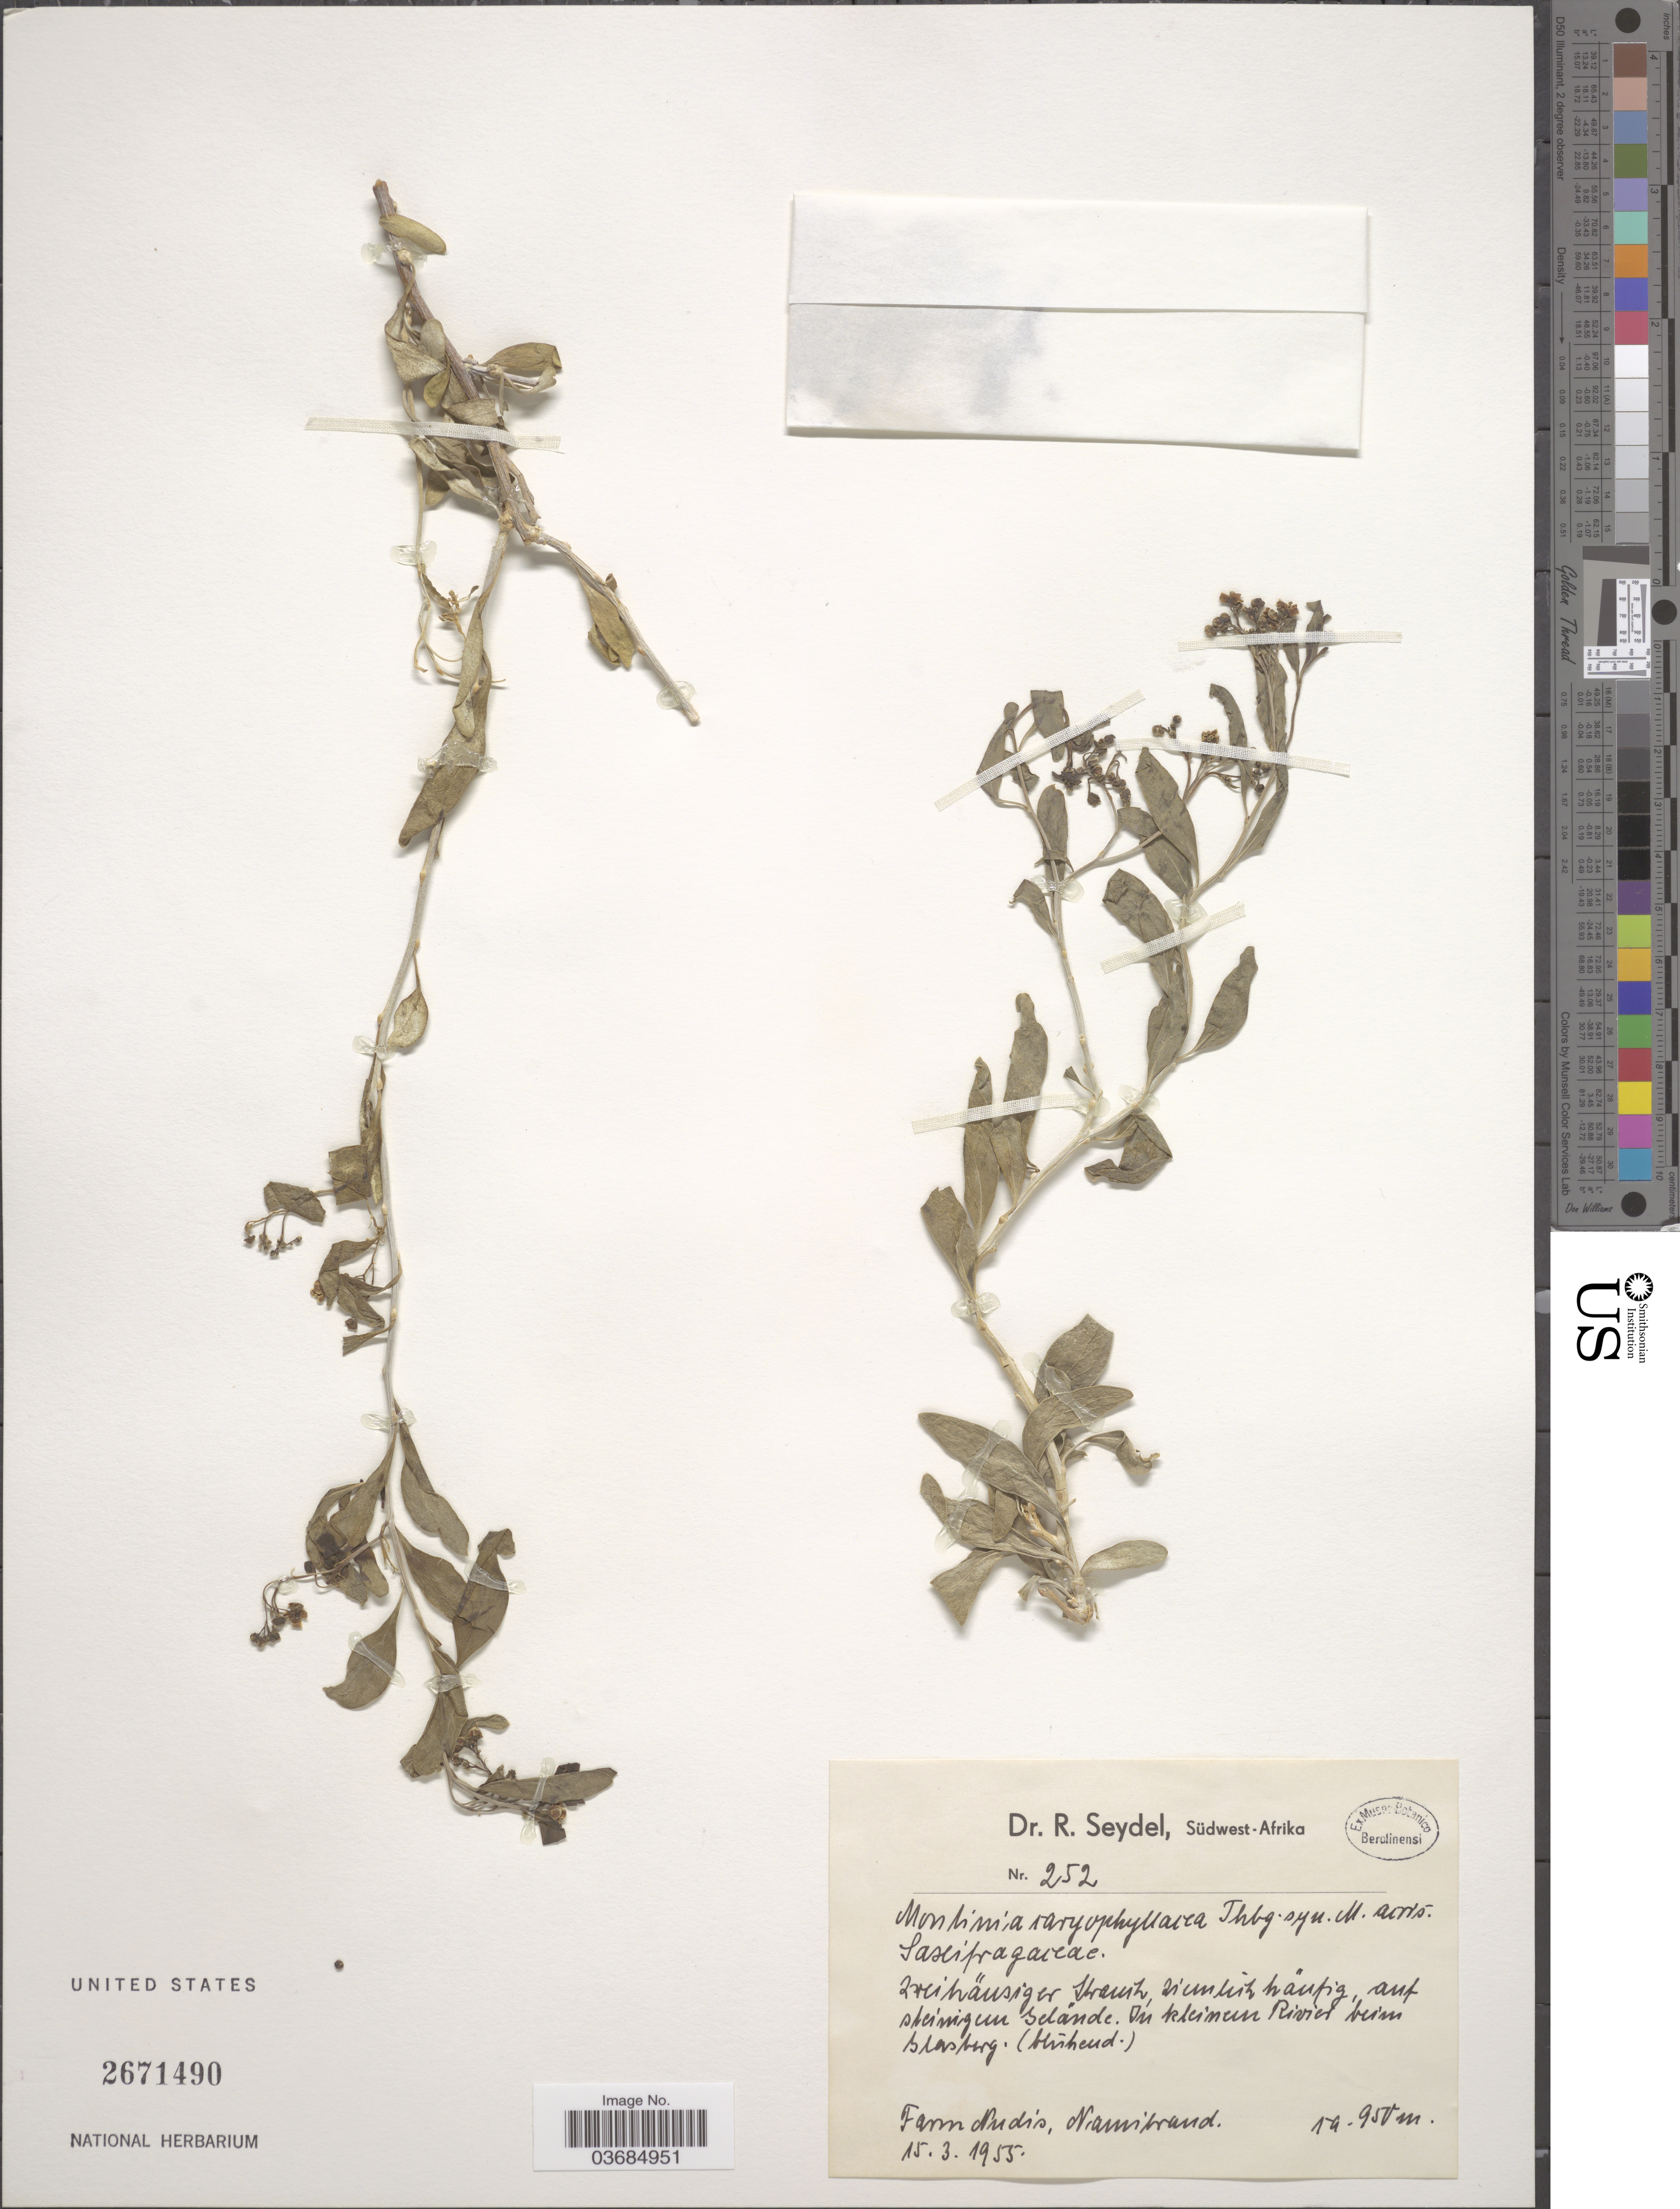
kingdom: Plantae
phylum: Tracheophyta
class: Magnoliopsida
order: Solanales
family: Montiniaceae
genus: Montinia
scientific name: Montinia caryophyllacea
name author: Thunb.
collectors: R. Seydel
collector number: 252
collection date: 1955-03-15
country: Namibia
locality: Südwest-Afrika. Farm Nudis, Namibrand.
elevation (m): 950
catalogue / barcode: US 2671490